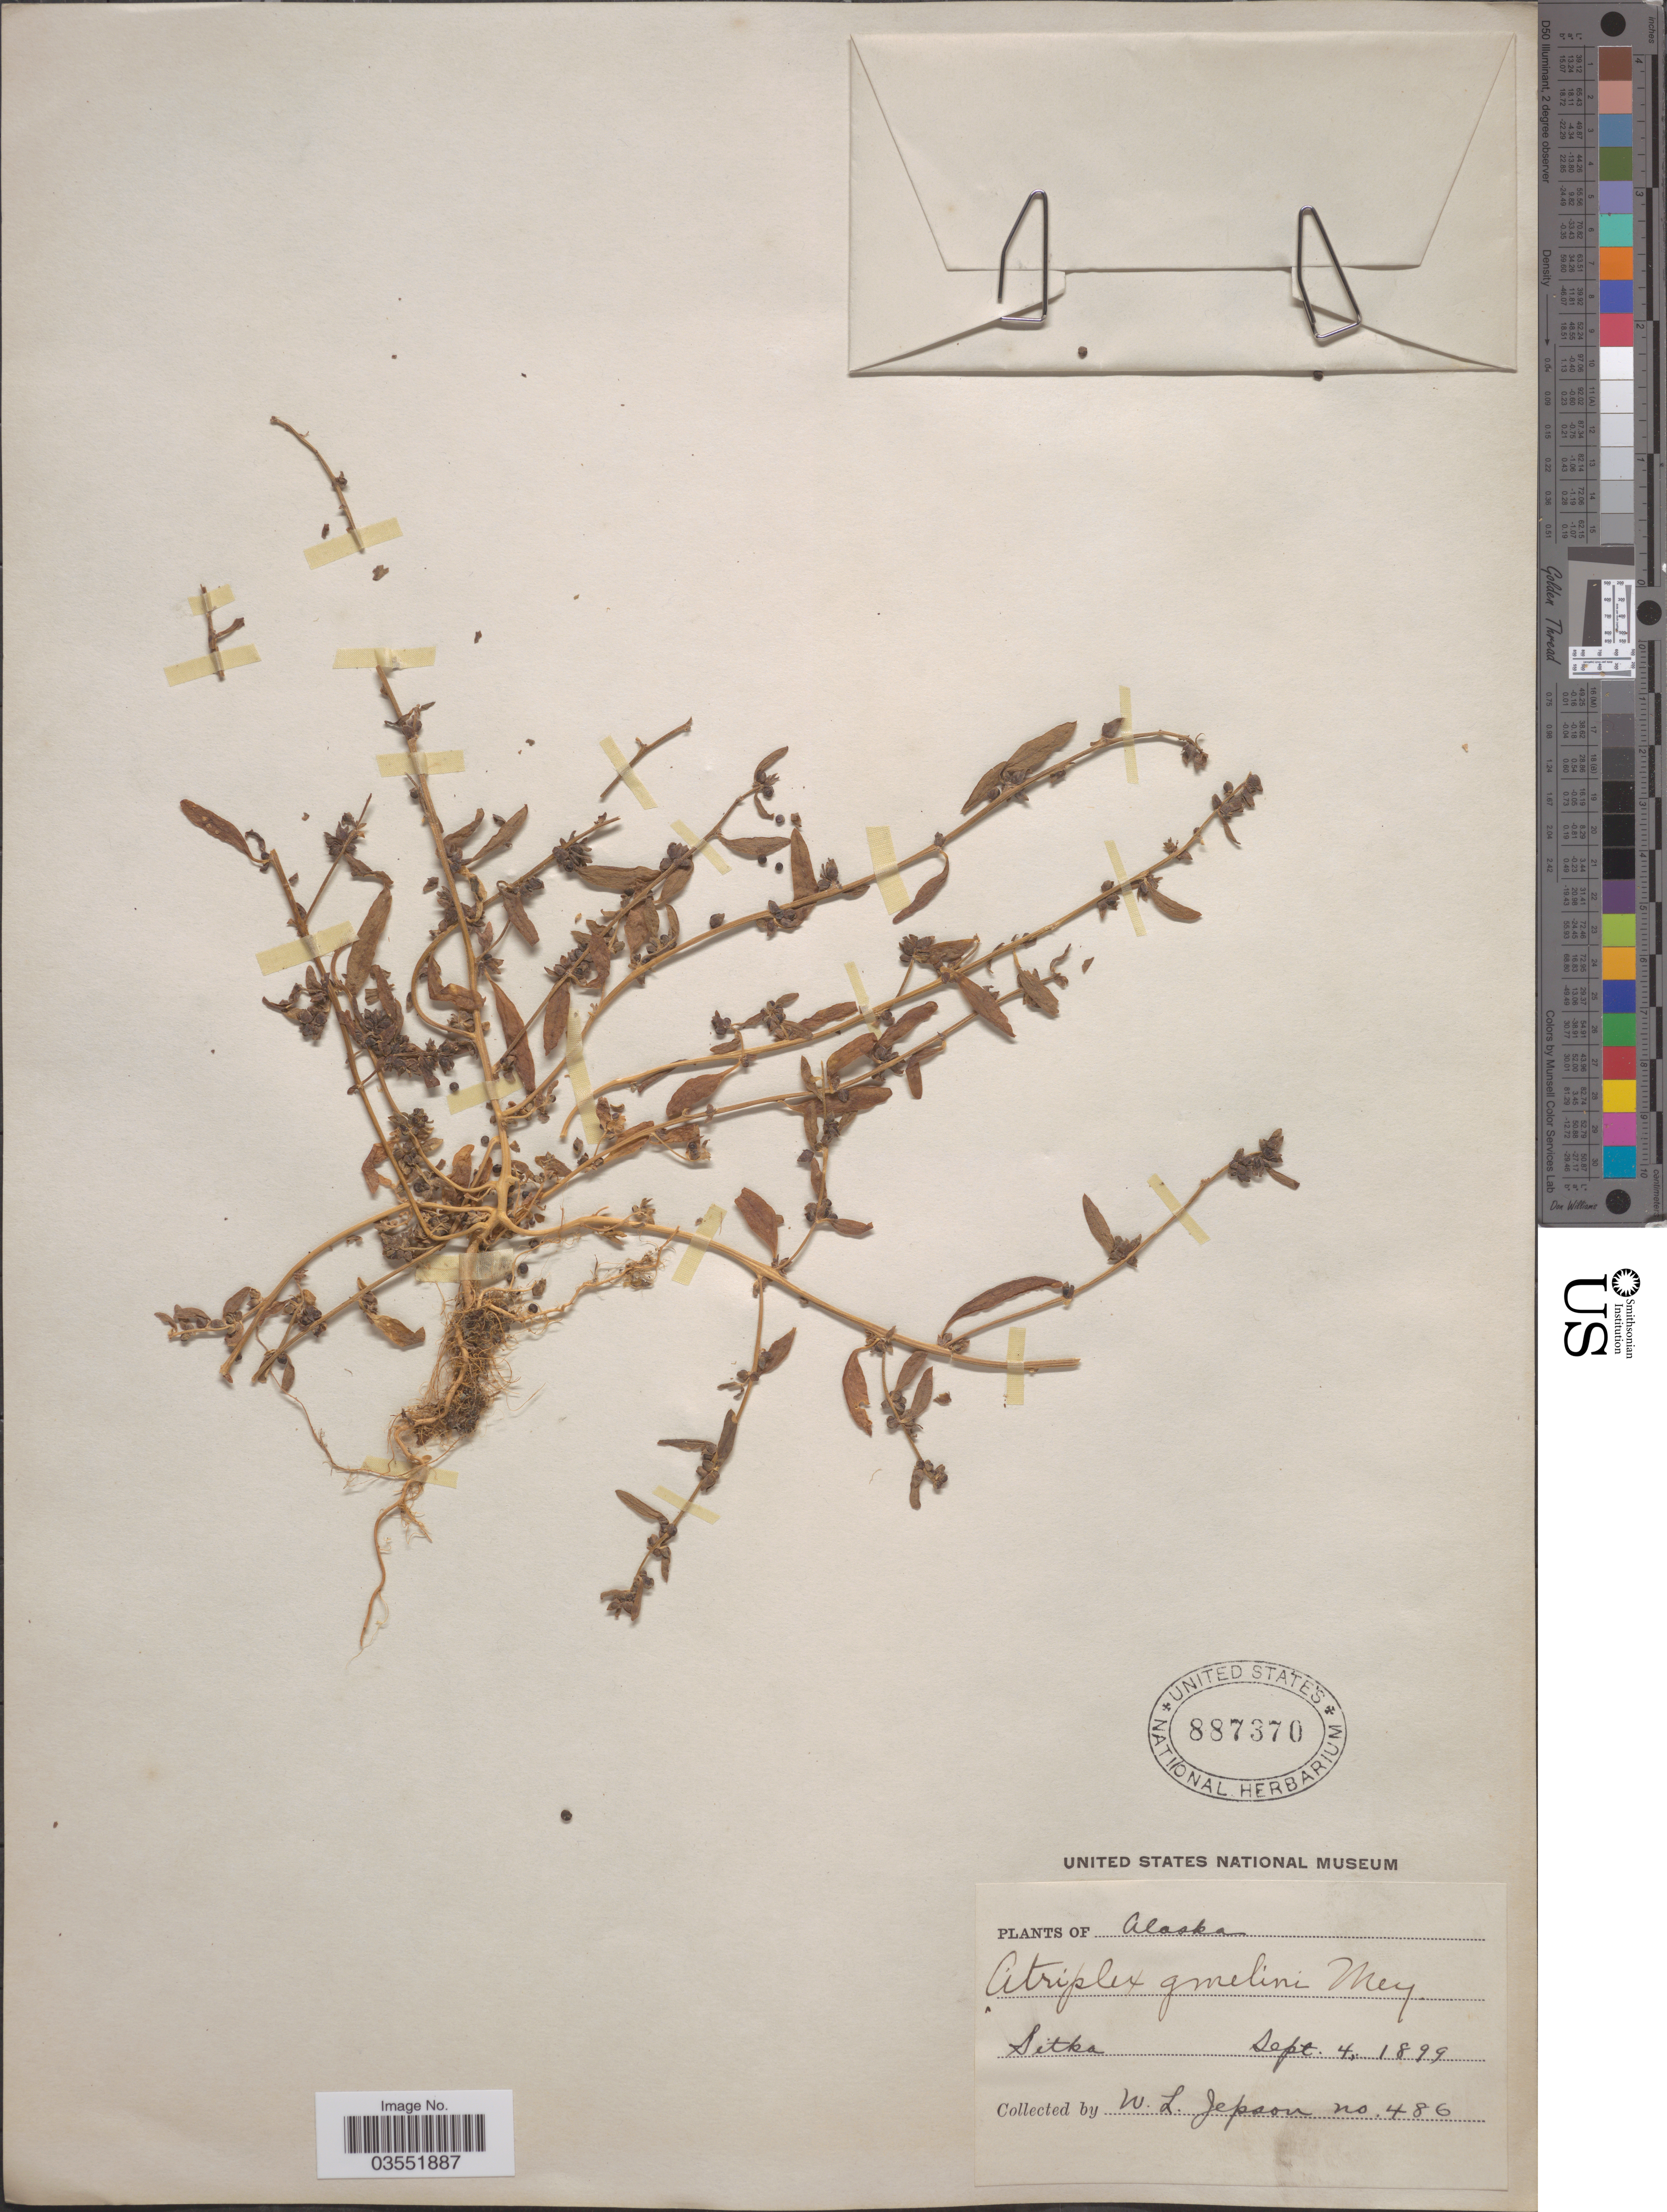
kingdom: Plantae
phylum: Tracheophyta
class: Magnoliopsida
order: Caryophyllales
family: Amaranthaceae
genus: Atriplex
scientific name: Atriplex gmelinii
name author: C.A. Mey. ex Bong.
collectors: W. L. Jepson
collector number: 486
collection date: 1899-09-04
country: United States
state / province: Alaska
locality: Sitka.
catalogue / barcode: US 887370